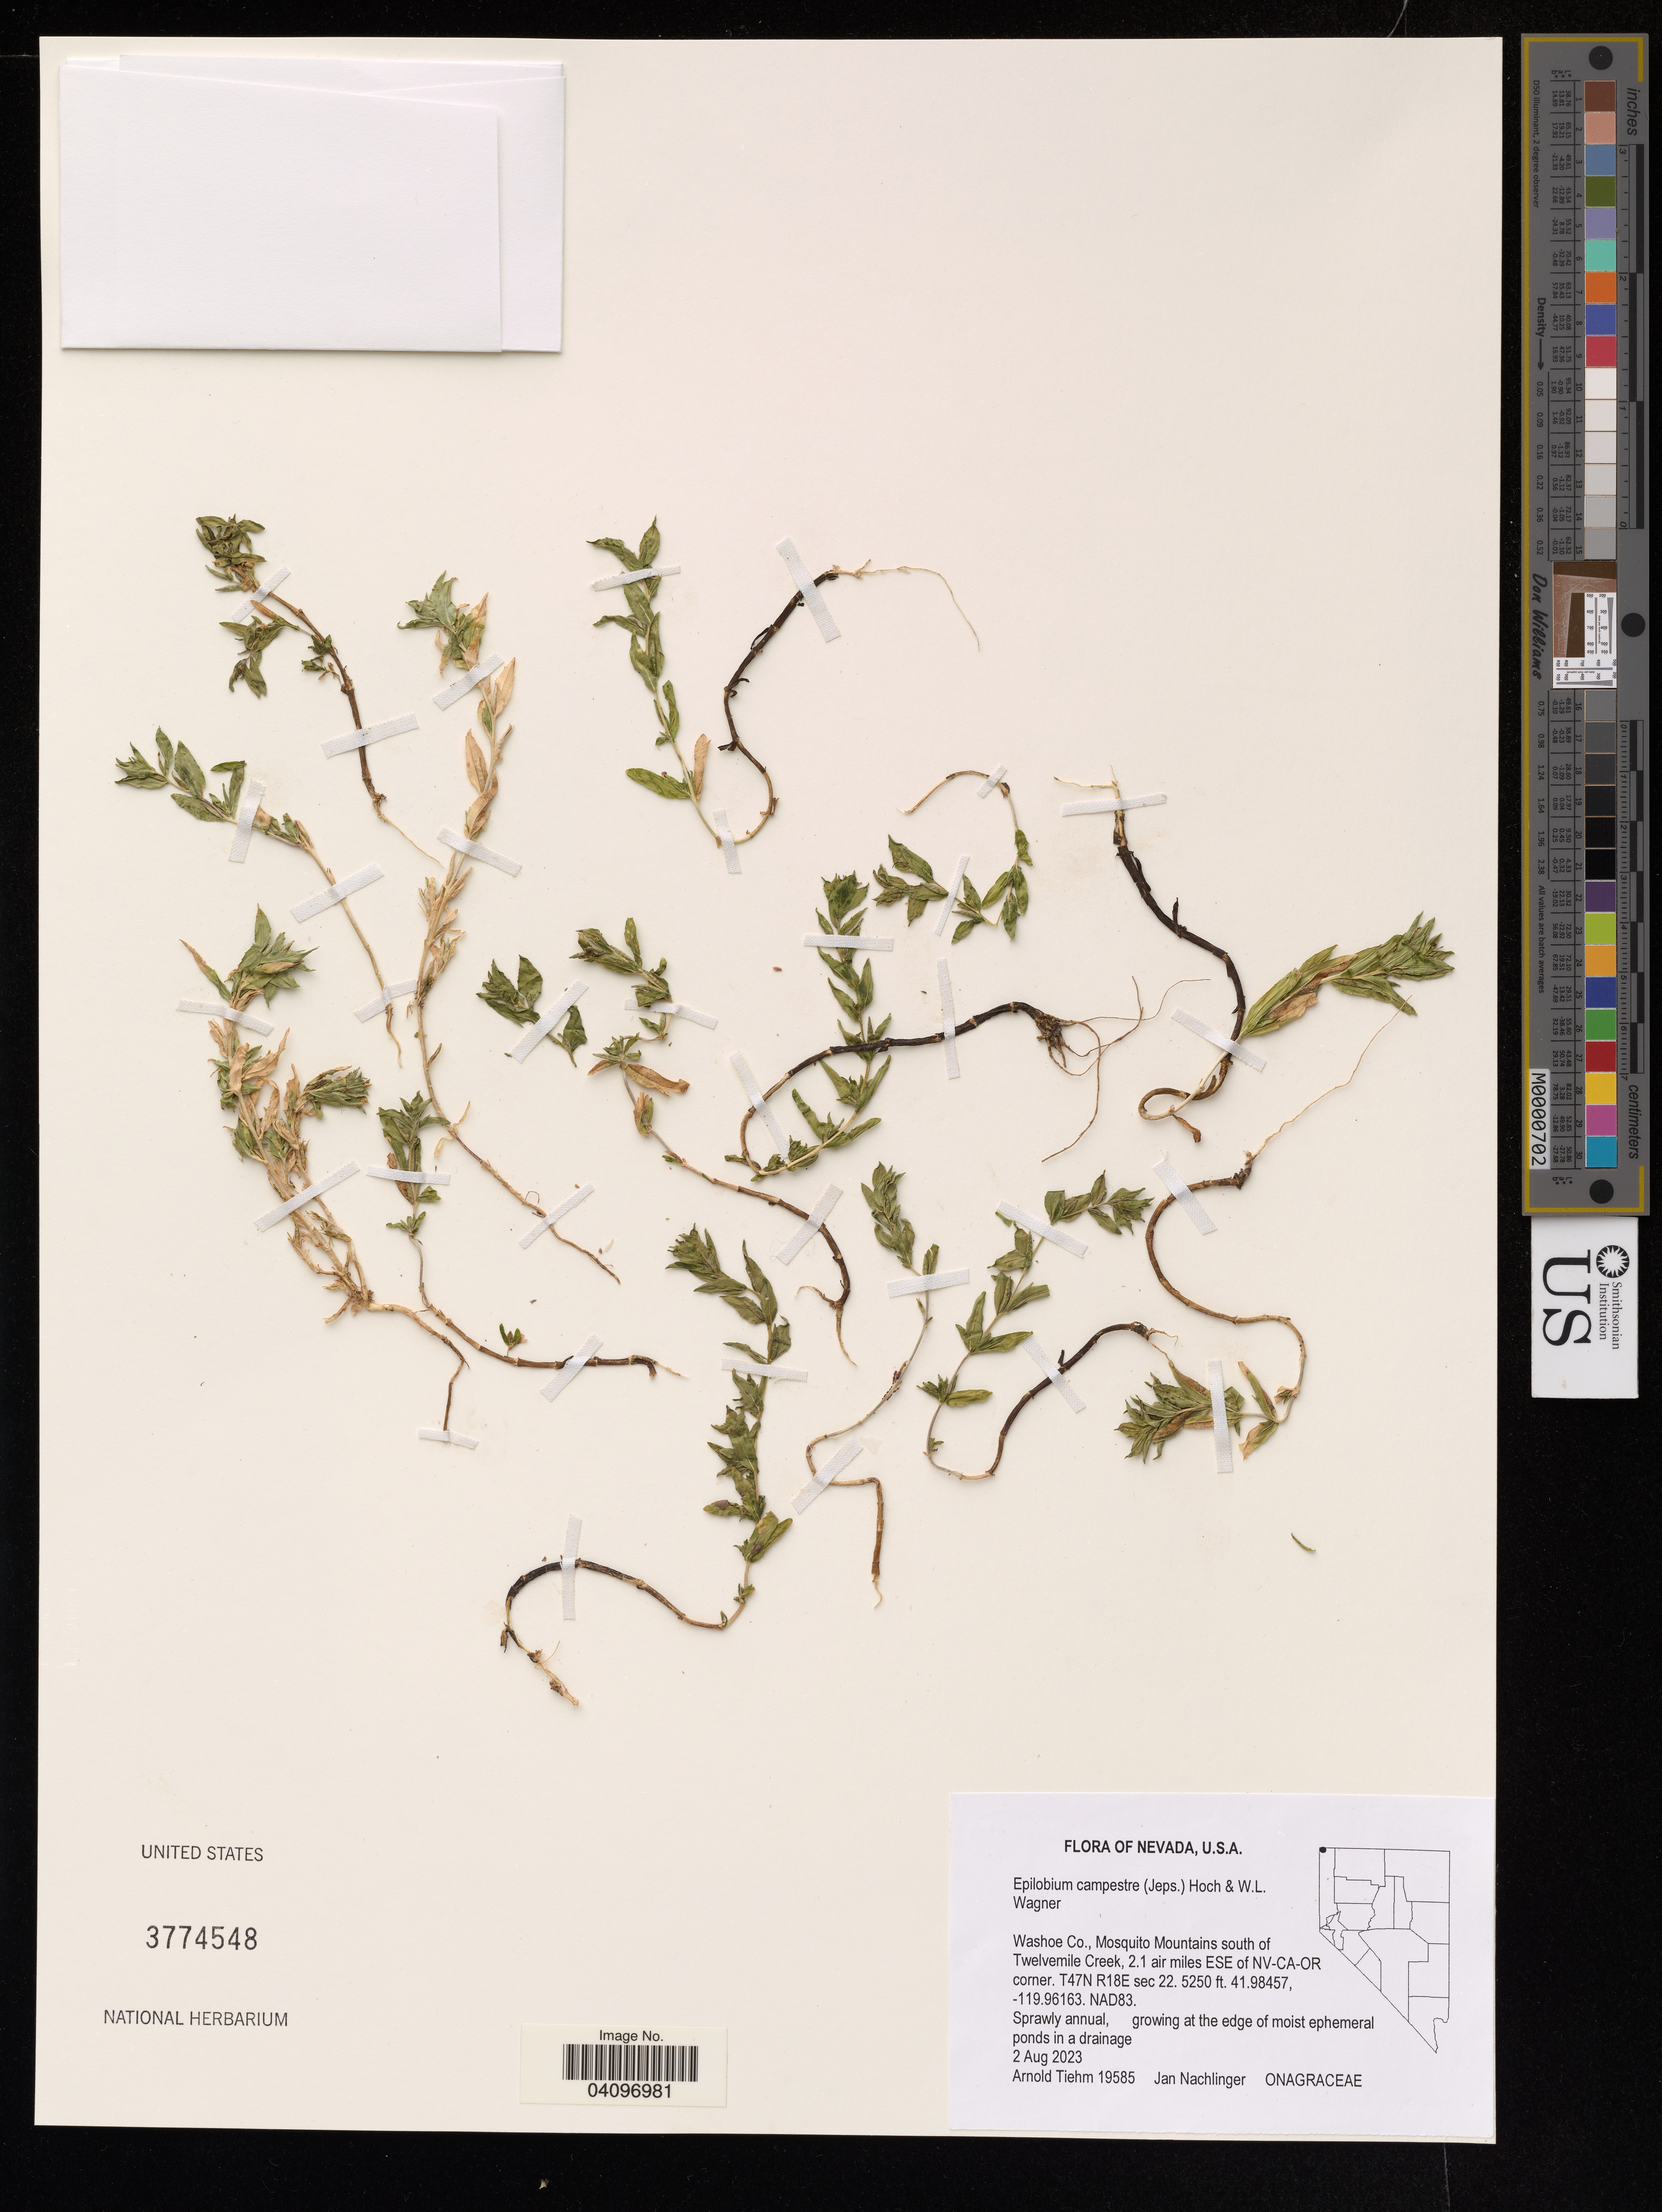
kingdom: Plantae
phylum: Tracheophyta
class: Magnoliopsida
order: Myrtales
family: Onagraceae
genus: Epilobium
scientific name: Epilobium campestre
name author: (Jeps.) Hoch & W.L. Wagner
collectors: A. Tiehm & J. Nachlinger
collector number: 19585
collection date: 2023-08-02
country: United States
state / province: Nevada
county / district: Washoe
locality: Mosquito Mountains south of Twelvemile Creek, 2.1 air miles ESE of NV-CA-OR corner.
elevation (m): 1600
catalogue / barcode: US 3774548